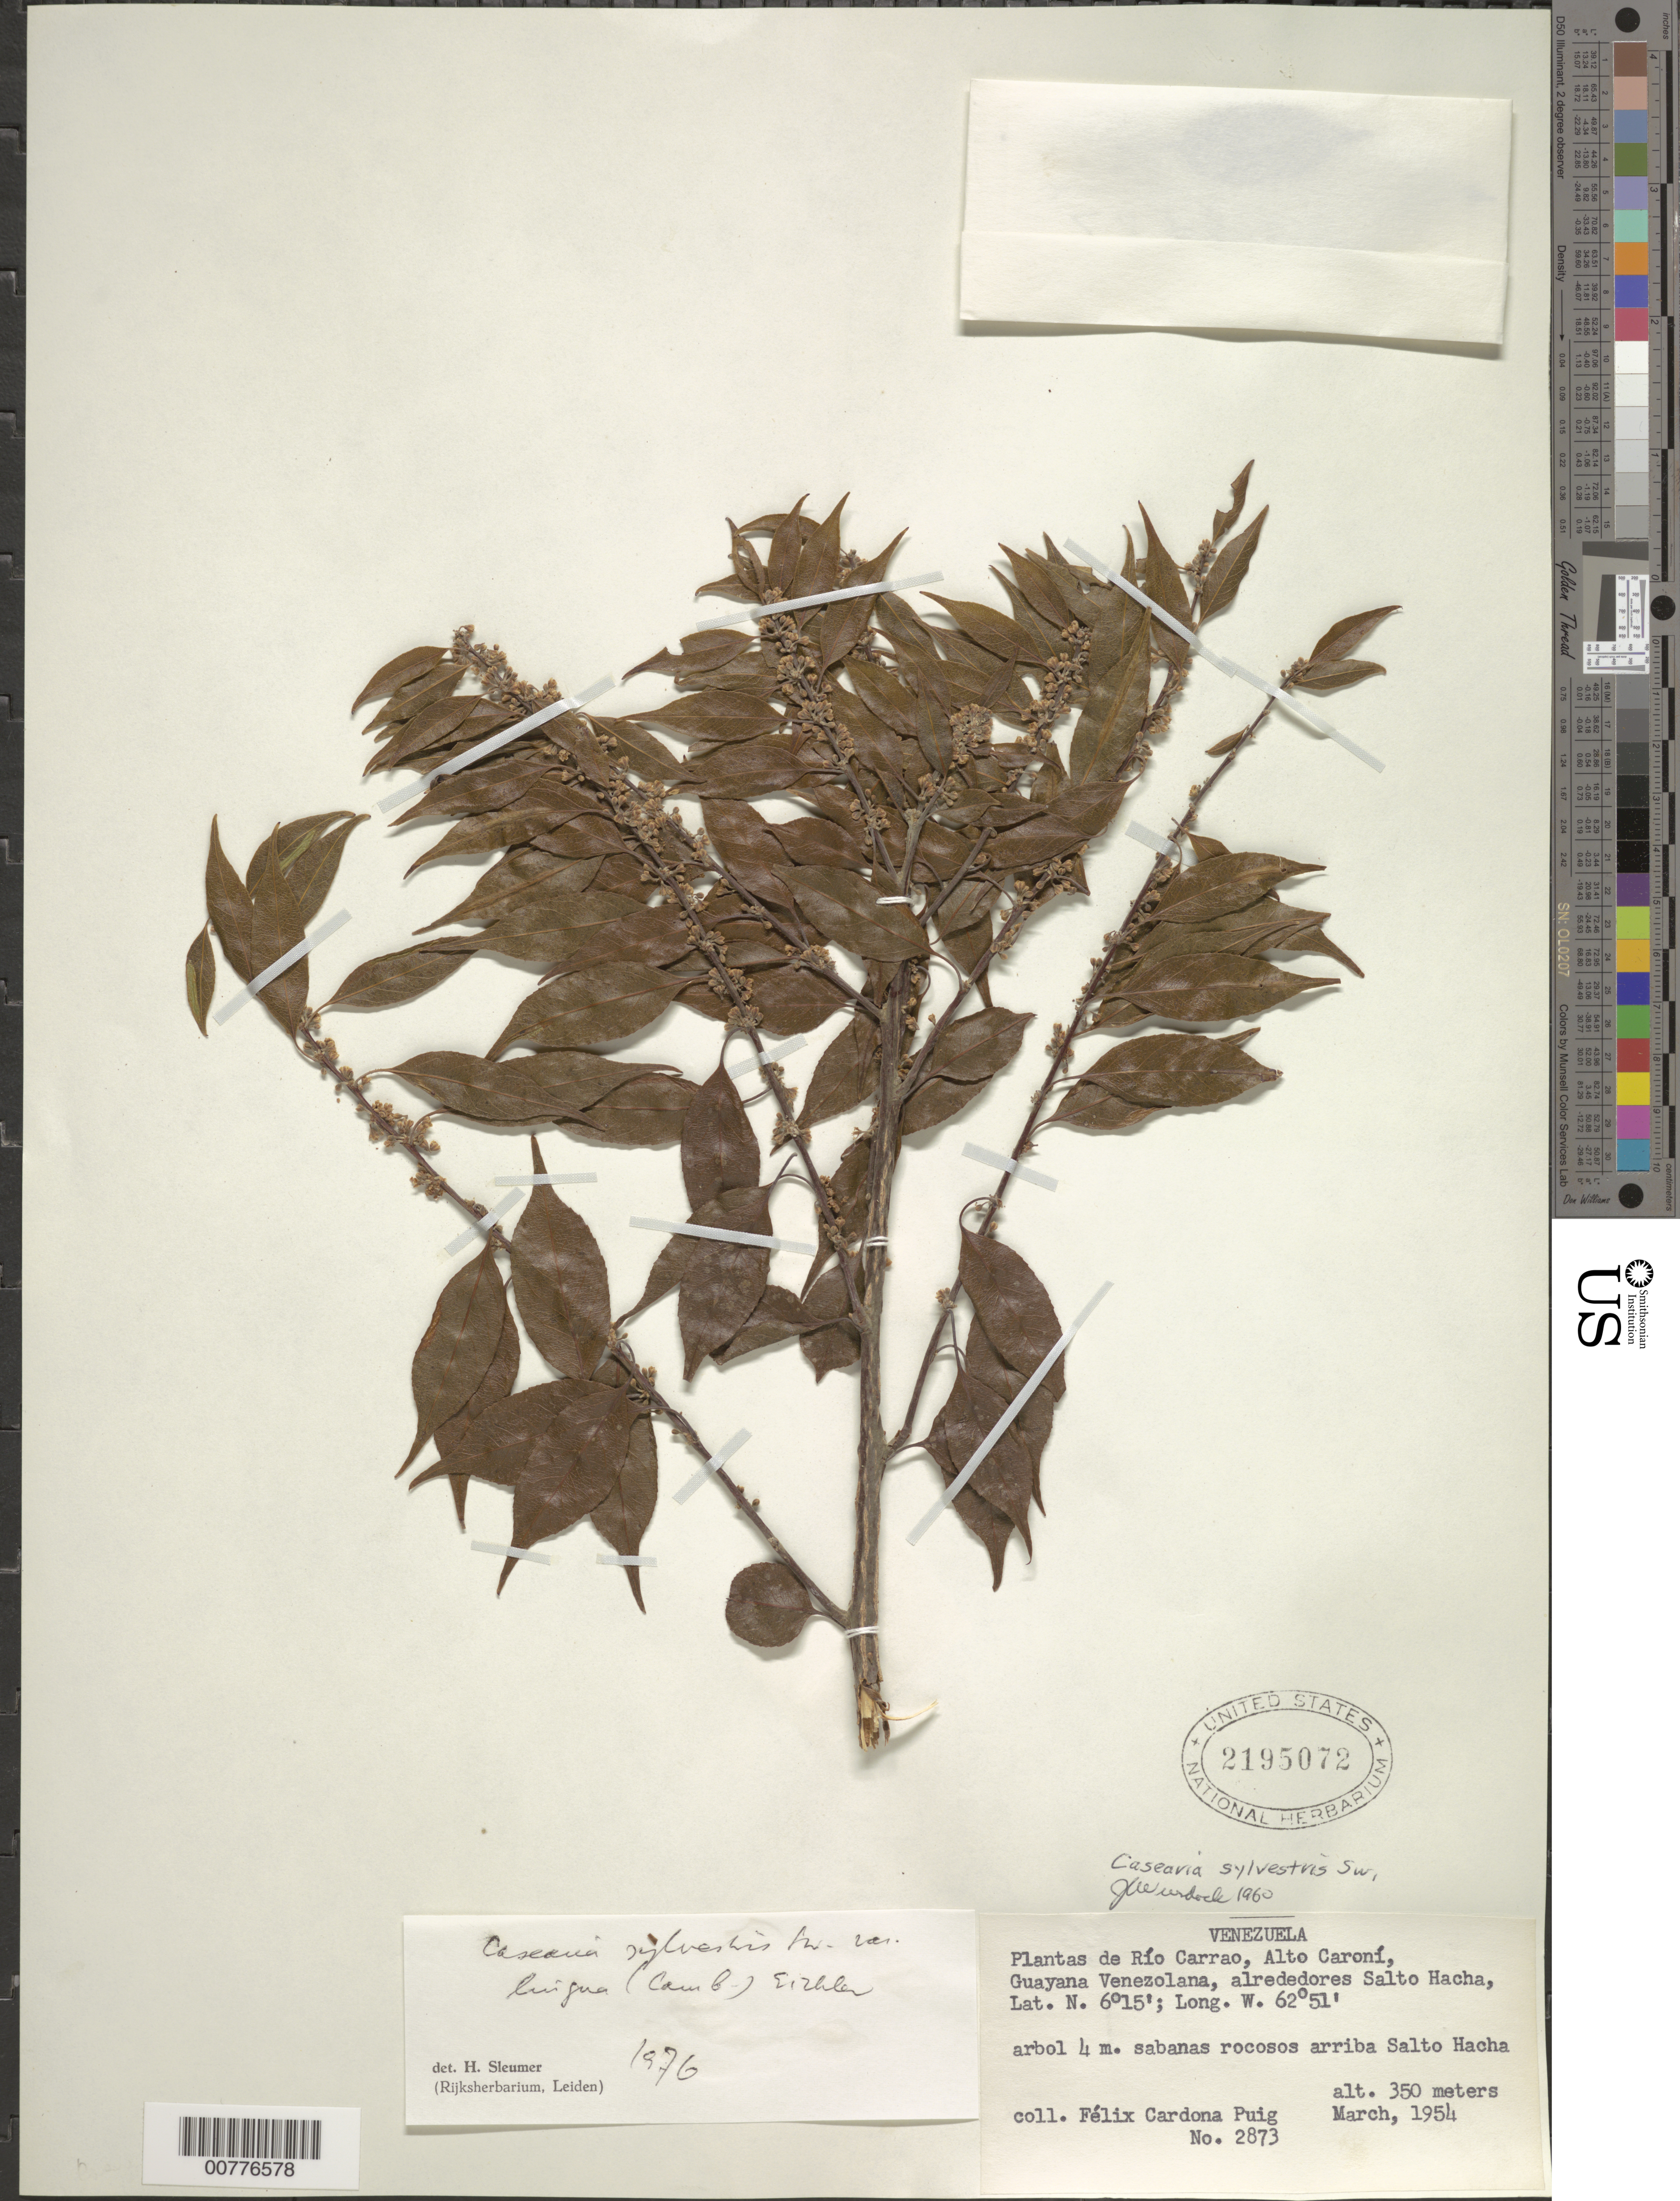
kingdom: Plantae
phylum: Tracheophyta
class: Magnoliopsida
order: Malpighiales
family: Salicaceae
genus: Casearia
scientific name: Casearia sylvestris var. lingua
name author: (Cambess.) Eichler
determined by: Sleumer, H. O.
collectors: F. Cardona Puig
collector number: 2873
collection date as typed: Mar-54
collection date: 1954-03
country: Venezuela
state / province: Bolívar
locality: Alto Río Caroni, Rio Carrao, Salto Hacha, Guayana Venezolana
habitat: Sabanas rocosos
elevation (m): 350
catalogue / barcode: US 2195072